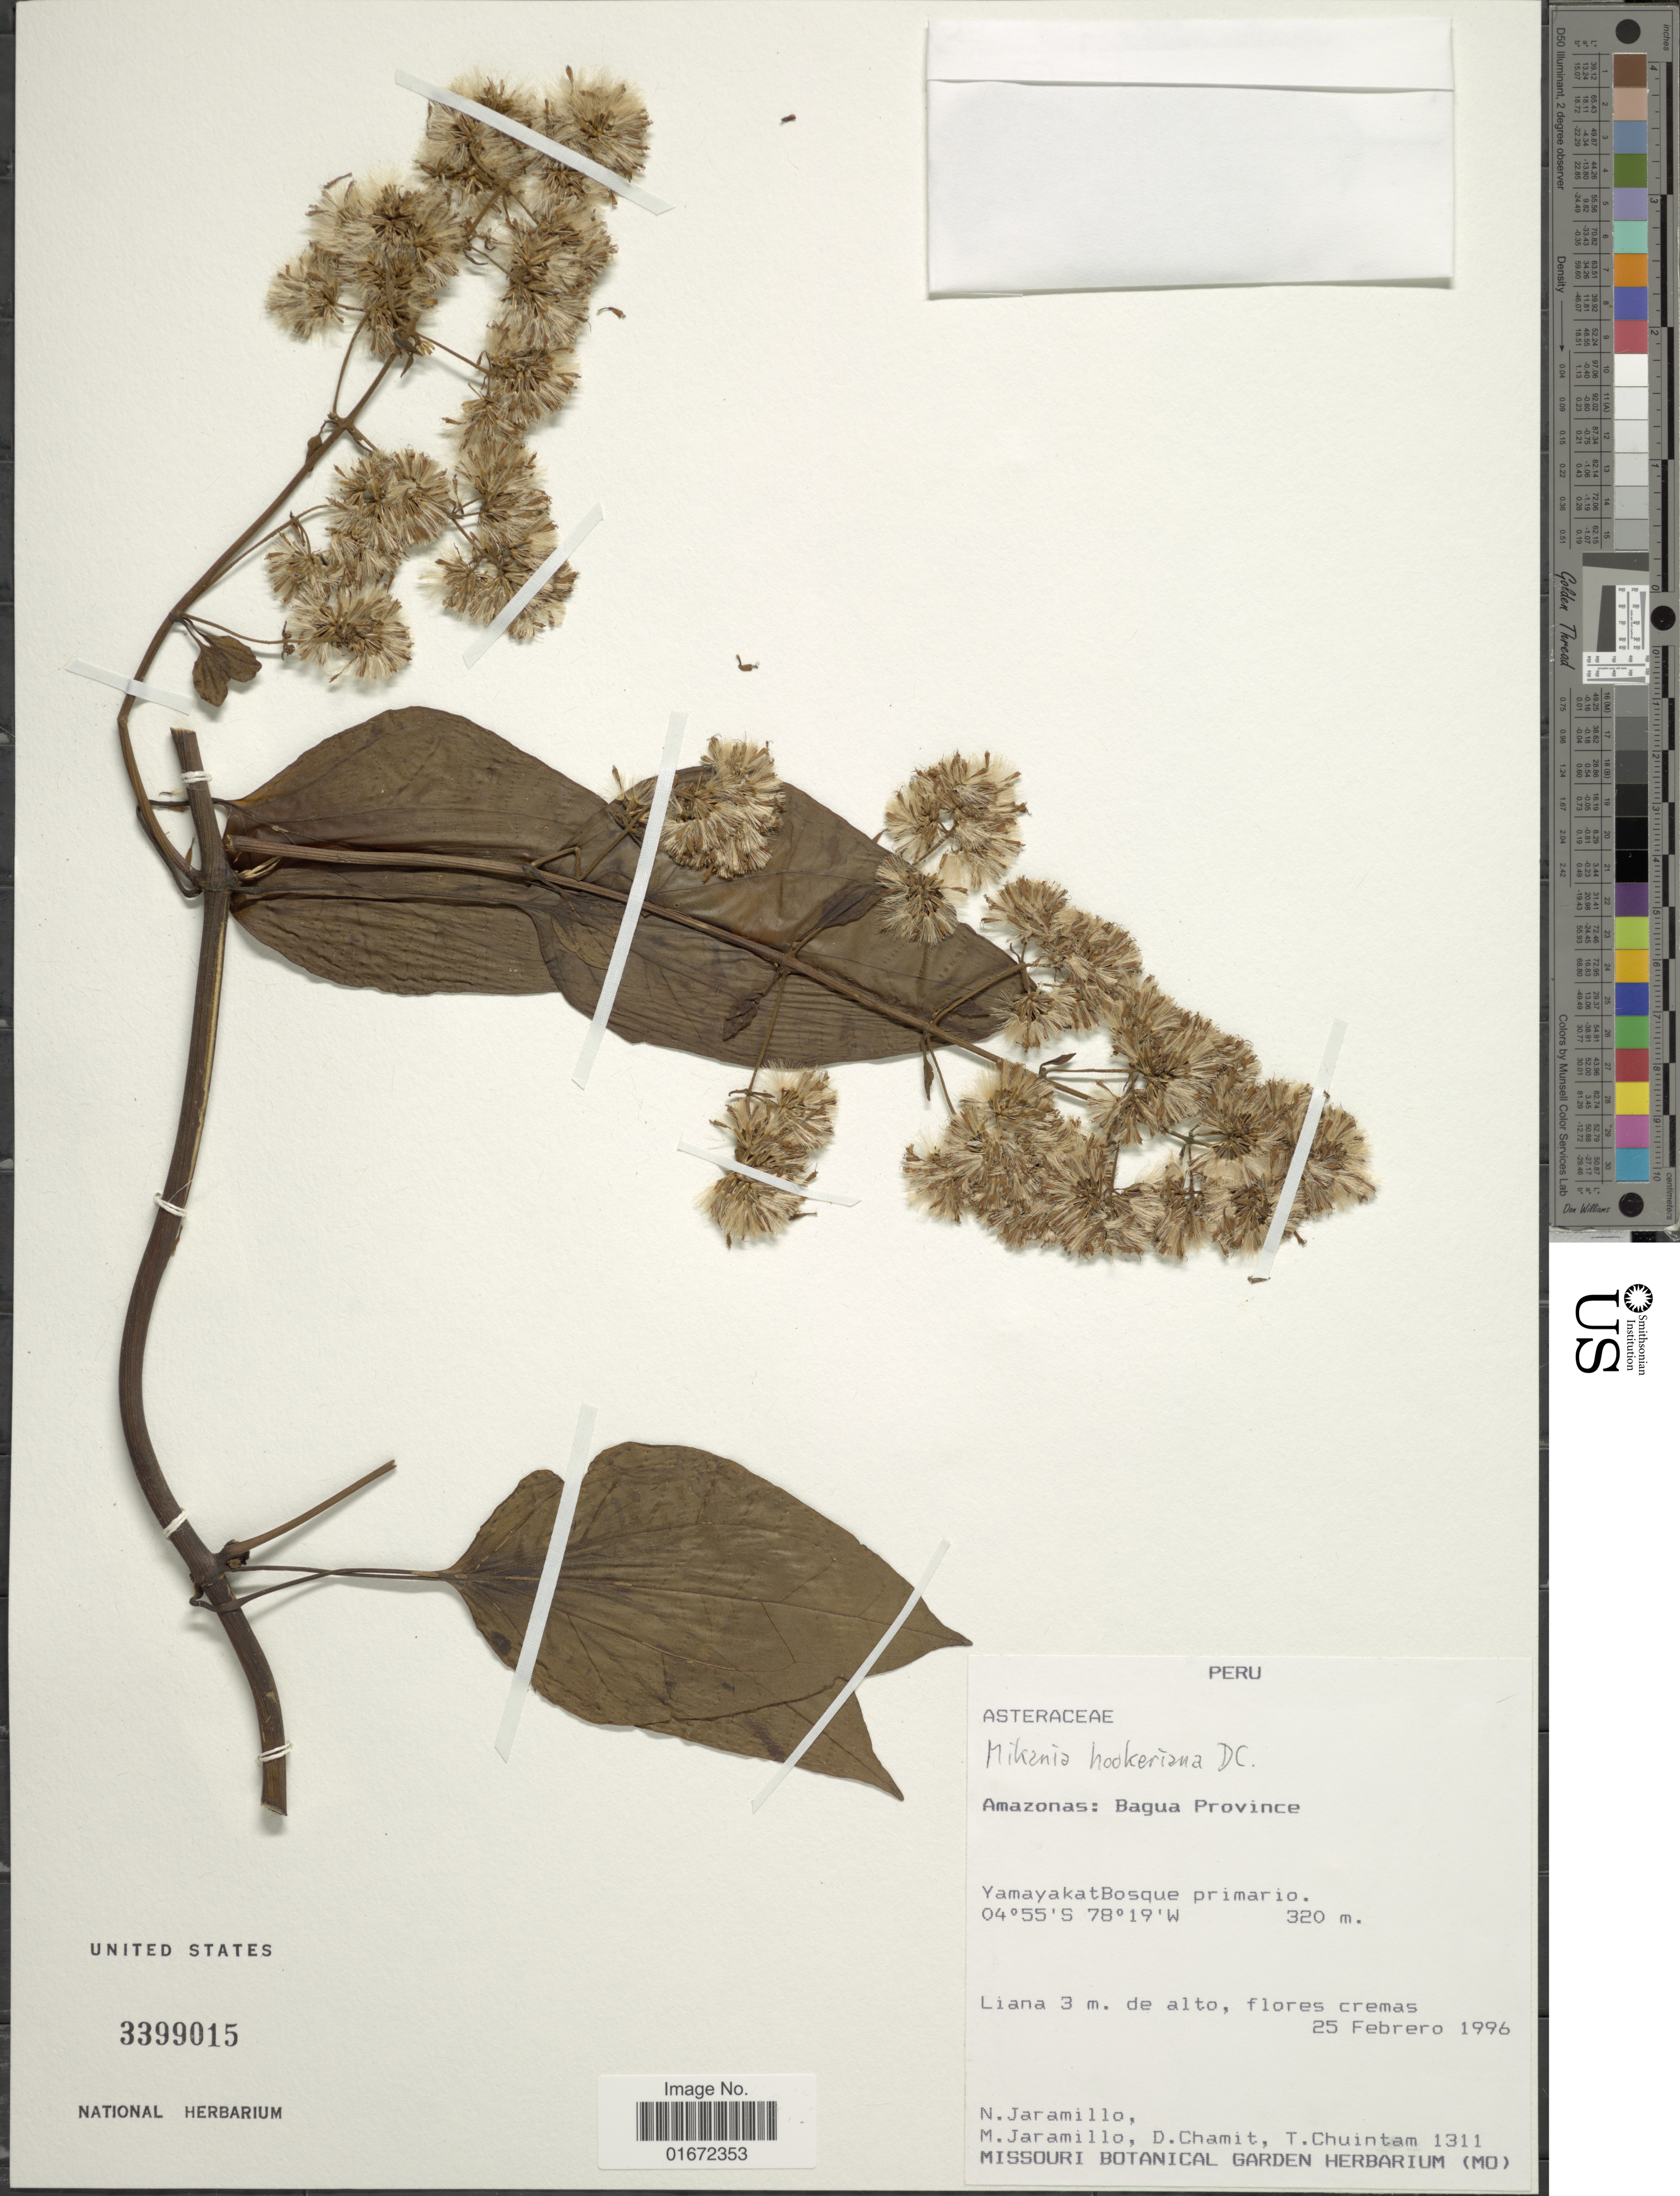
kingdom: Plantae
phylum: Tracheophyta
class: Magnoliopsida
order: Asterales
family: Asteraceae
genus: Mikania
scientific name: Mikania hookeriana var. platyphylla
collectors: N. Jaramillo, M. Jaramillo, D. Chamit & T. Chuintam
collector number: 1311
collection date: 1996-02-25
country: Peru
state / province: Amazonas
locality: Amazonas: Bagua Province. Yamayakat Bosque primario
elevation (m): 320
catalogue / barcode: US 3399015